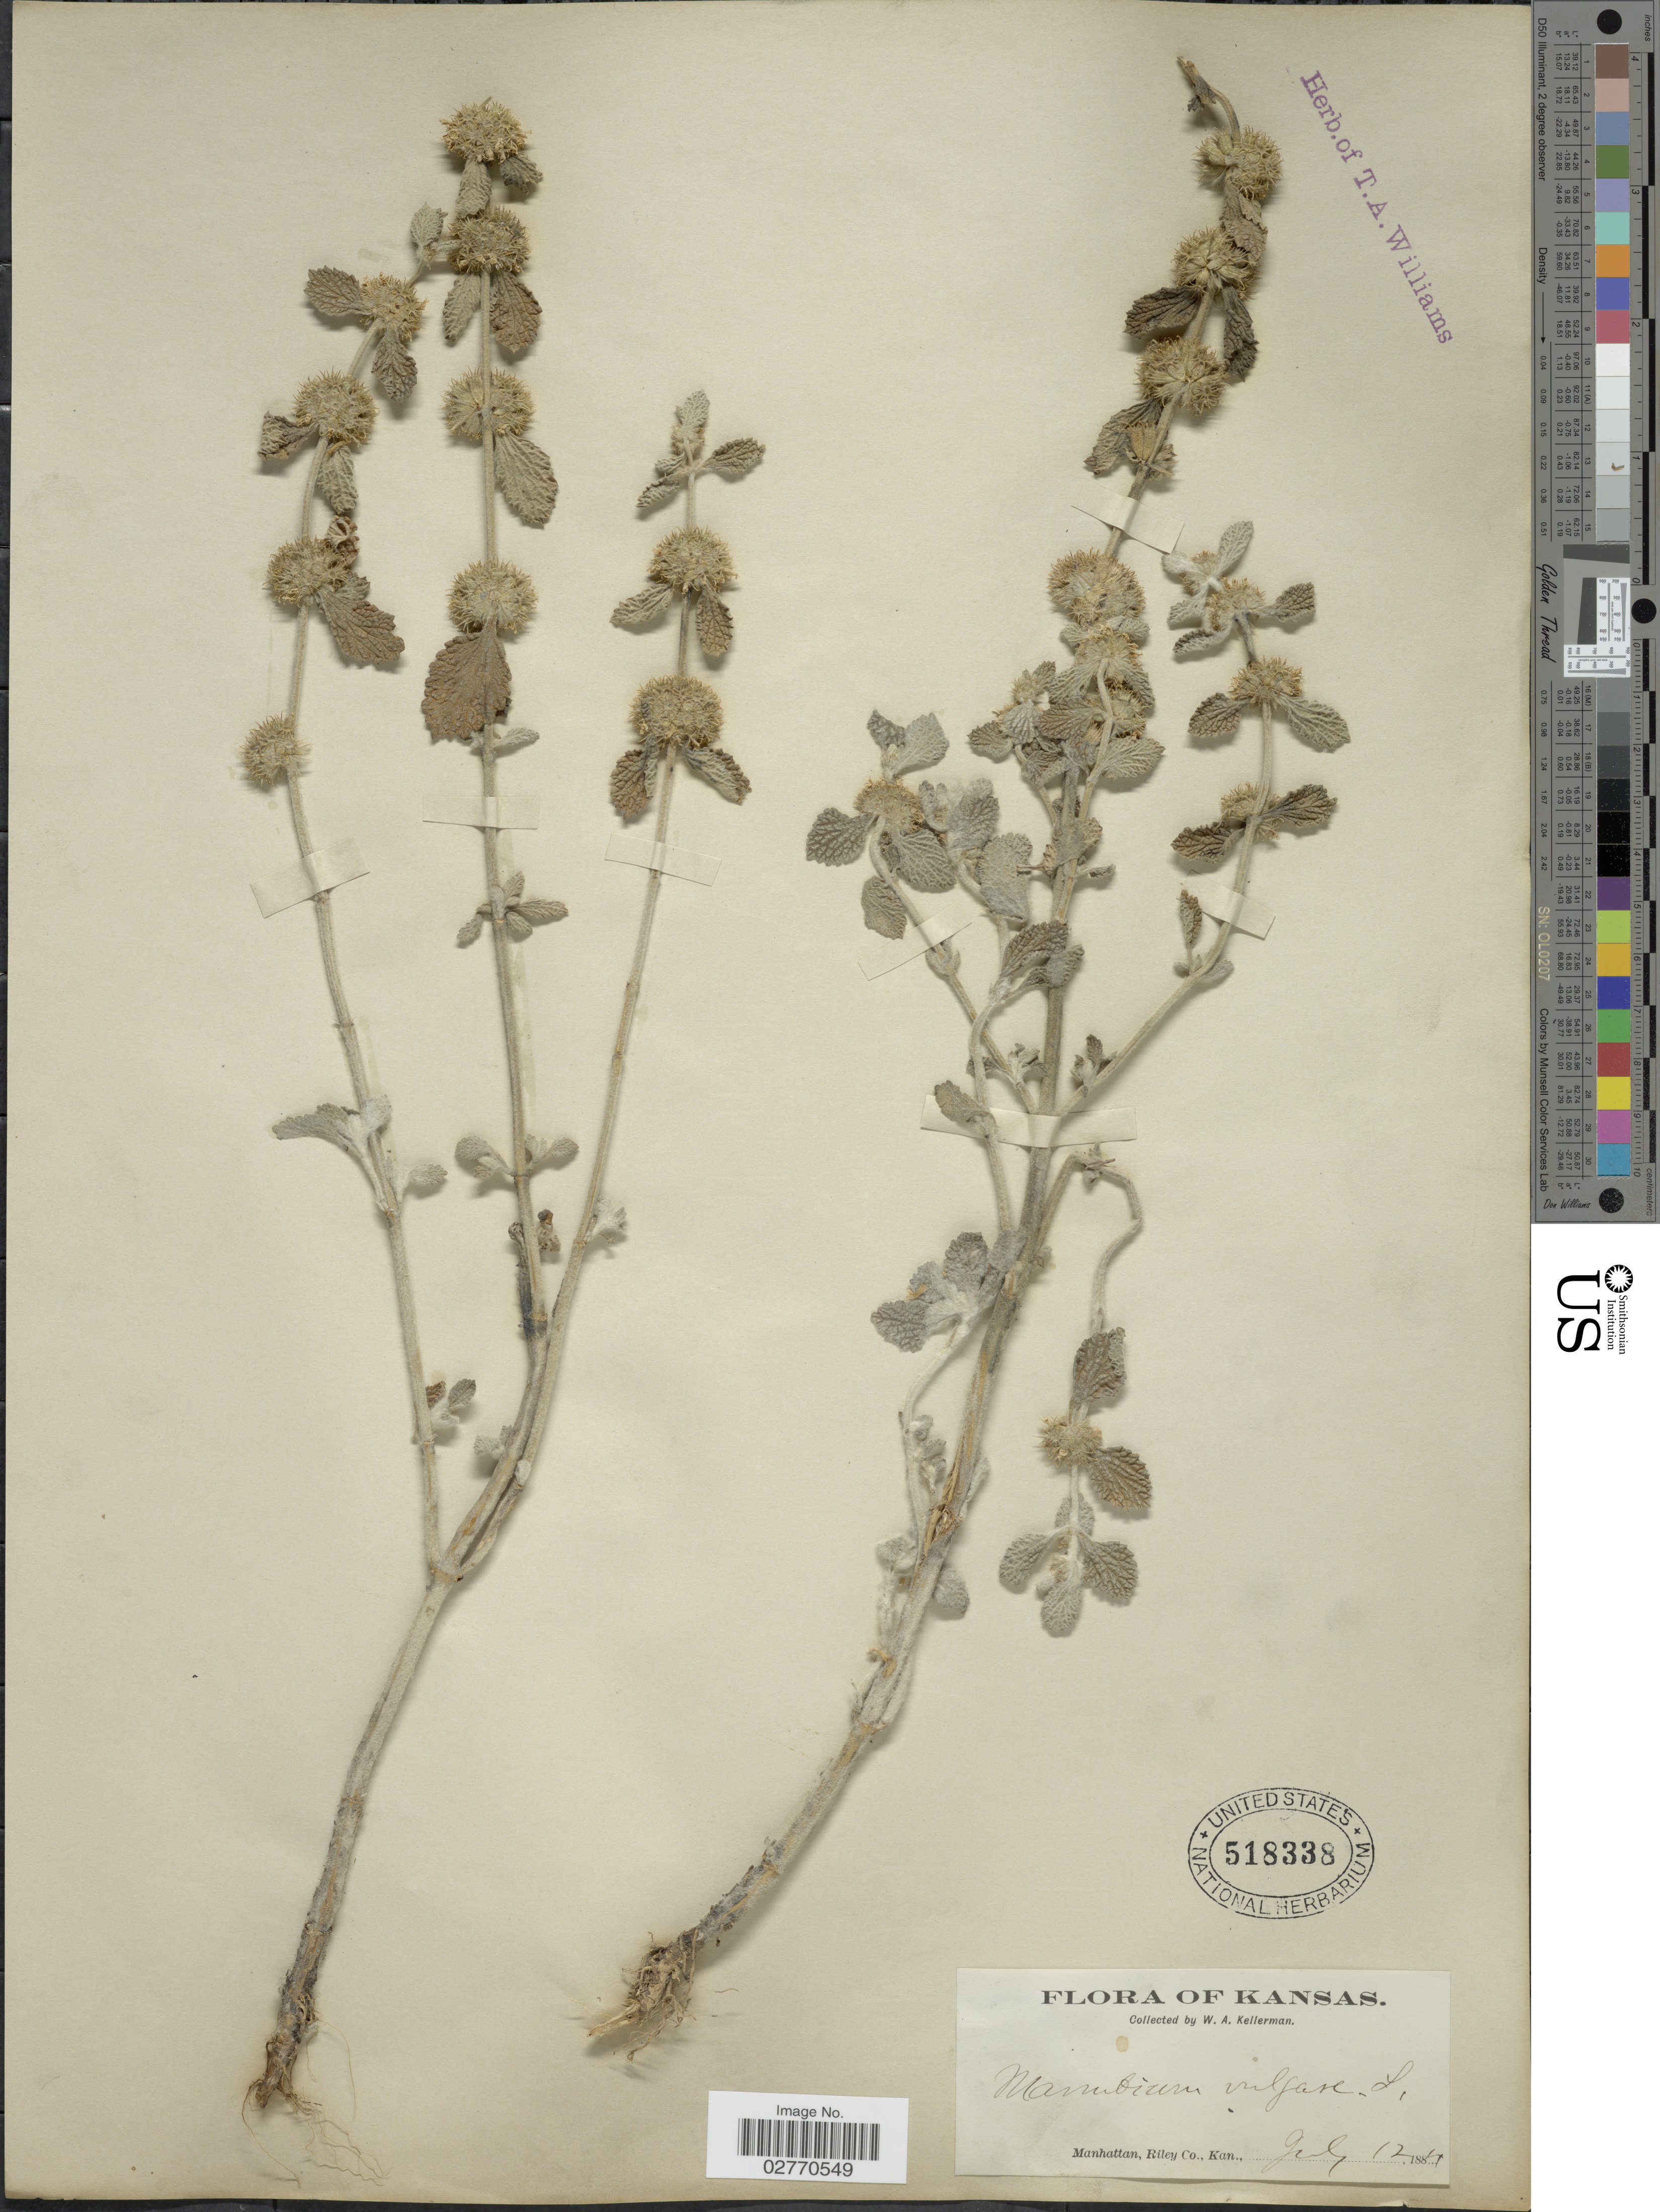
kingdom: Plantae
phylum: Tracheophyta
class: Magnoliopsida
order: Lamiales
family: Lamiaceae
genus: Marrubium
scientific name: Marrubium vulgare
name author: L.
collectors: W. Kellerman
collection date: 1884-07-12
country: United States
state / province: Kansas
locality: Manhattan, Riley Co., Kan.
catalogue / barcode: US 518338